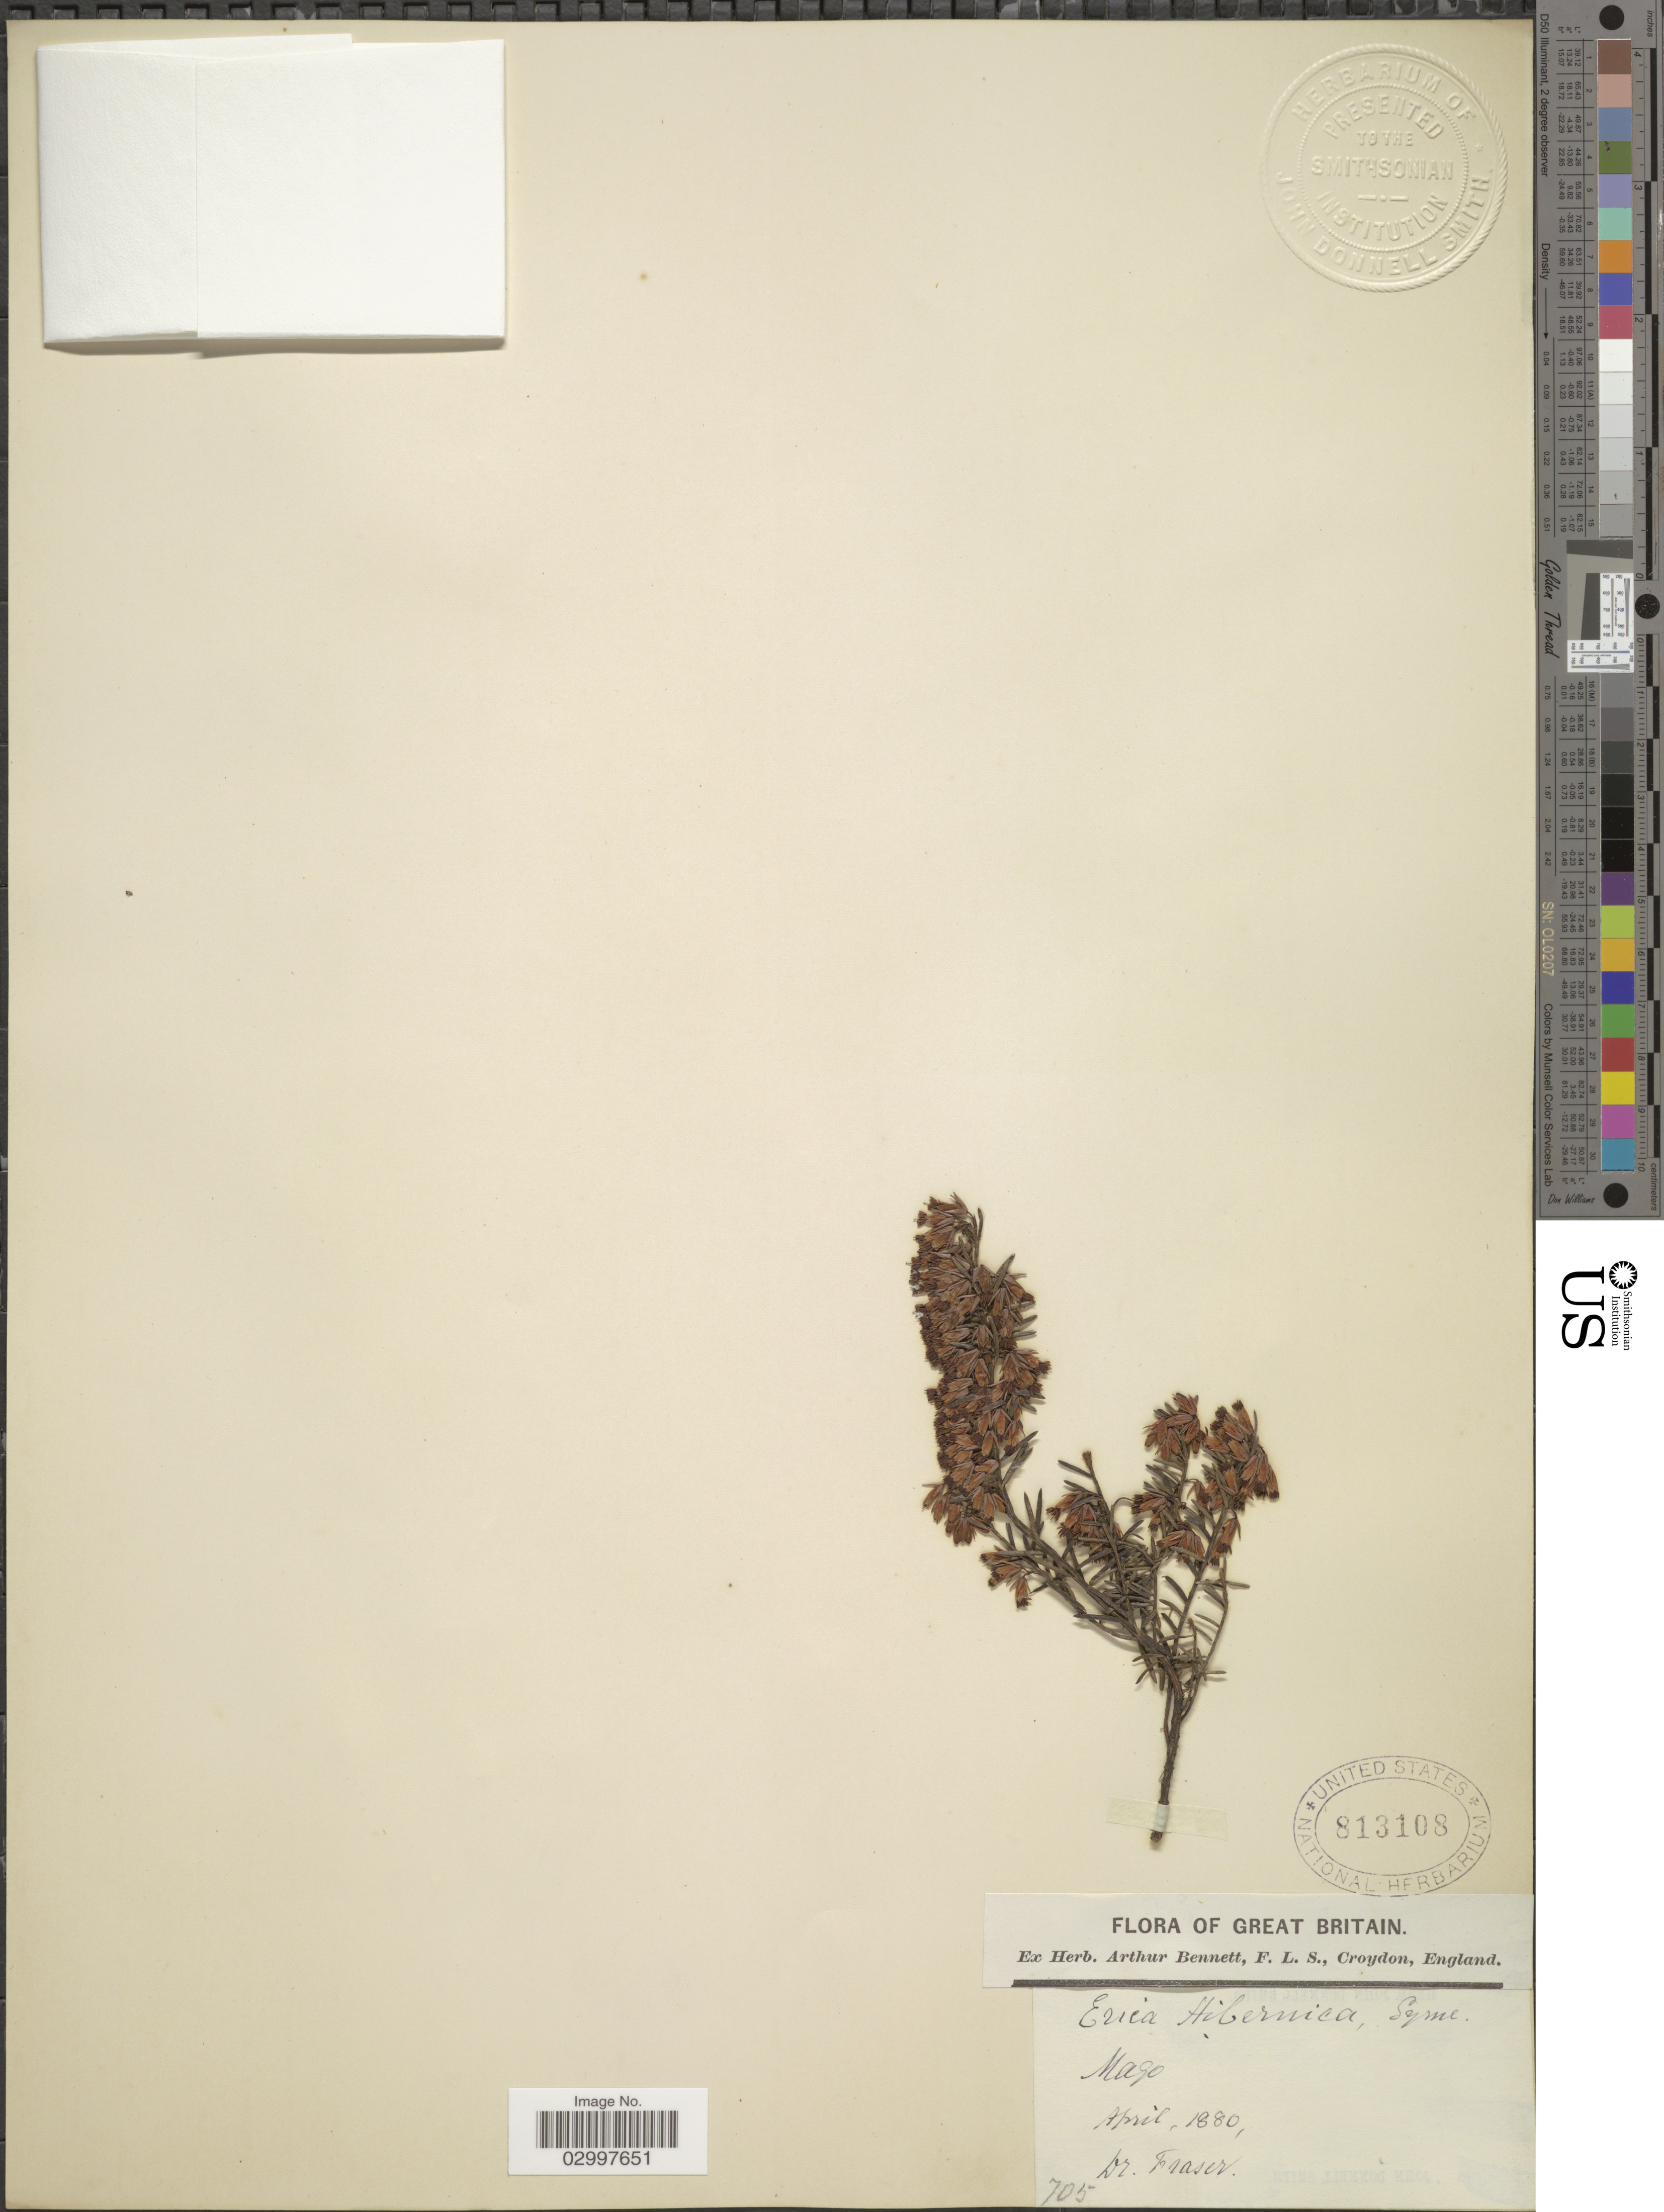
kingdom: Plantae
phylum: Tracheophyta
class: Magnoliopsida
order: Ericales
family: Ericaceae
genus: Erica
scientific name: Erica hibernica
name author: (Hook. & Arn.) Syme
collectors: -. Fraser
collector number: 705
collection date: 1880-04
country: United Kingdom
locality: Great Britain. Mago.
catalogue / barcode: US 813108